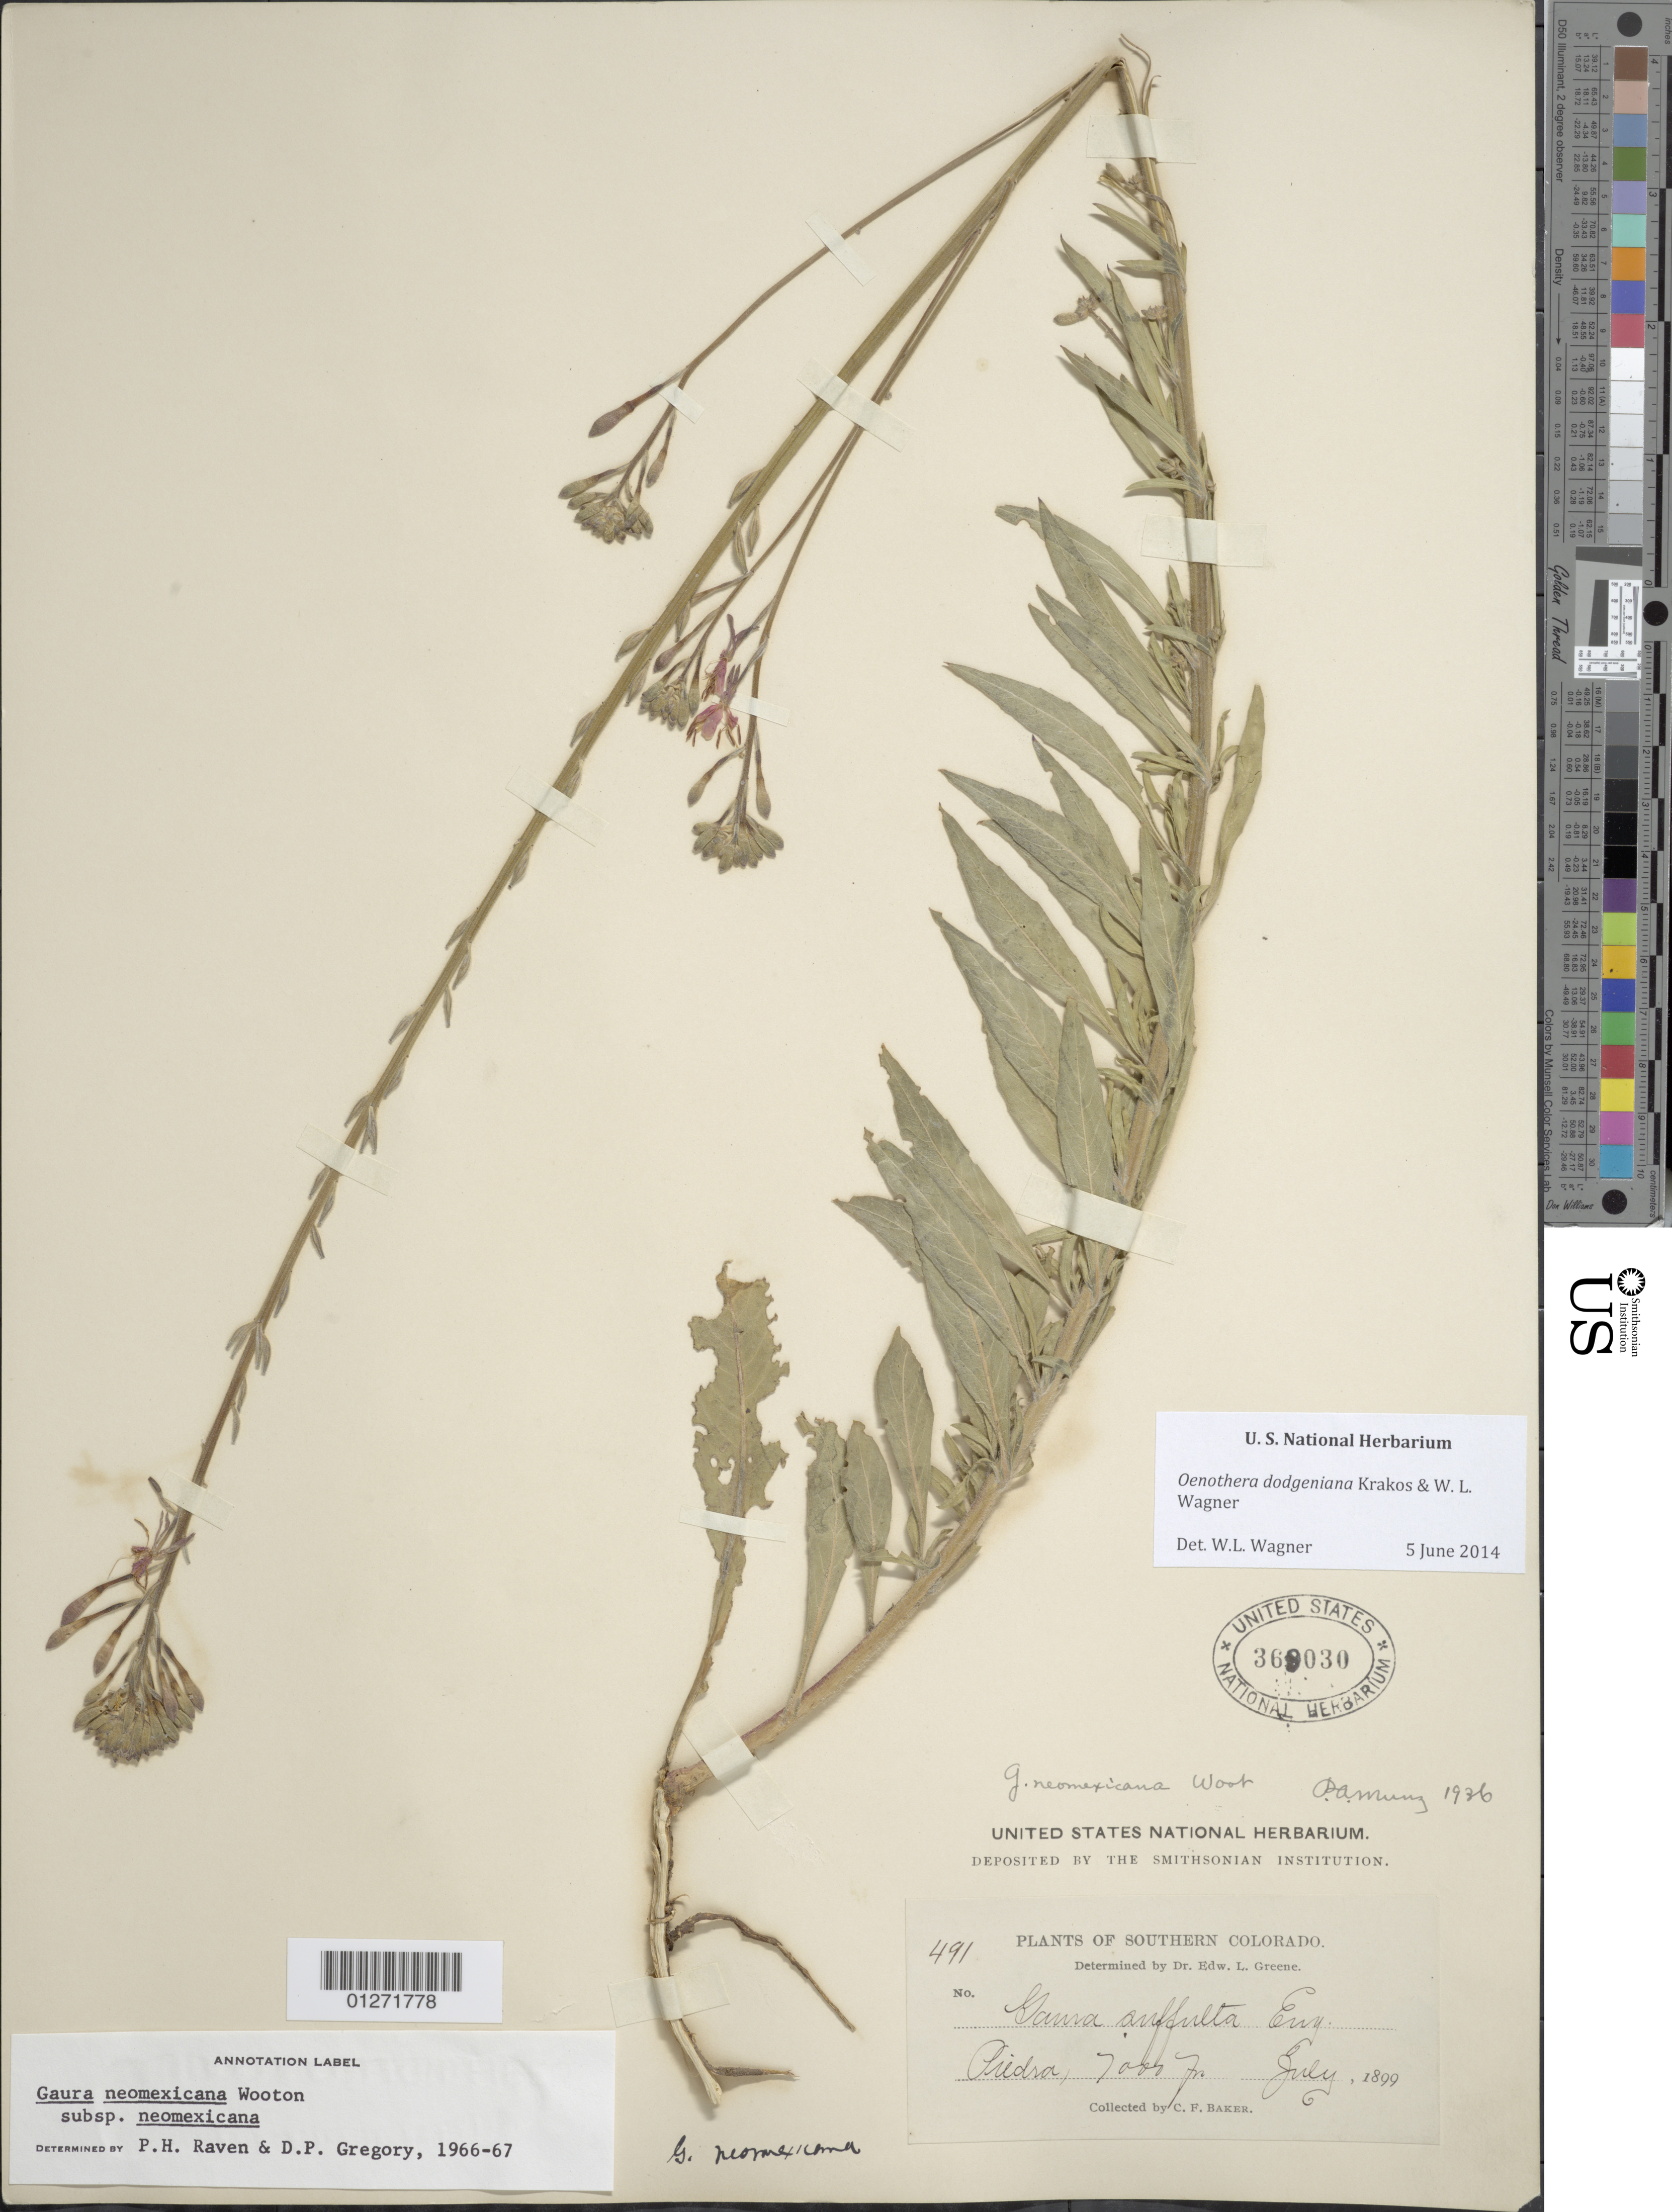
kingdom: Plantae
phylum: Tracheophyta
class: Magnoliopsida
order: Myrtales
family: Onagraceae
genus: Oenothera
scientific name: Oenothera dodgeniana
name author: Krakos & W.L. Wagner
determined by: Wagner, W. L., (BOT), Smithsonian Institution - National Museum of Natural History (UNITED STATES)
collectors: C. F. Baker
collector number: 491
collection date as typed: Jul 1899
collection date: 1899-07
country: United States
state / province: Colorado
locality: Piedra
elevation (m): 2134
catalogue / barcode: US 369030